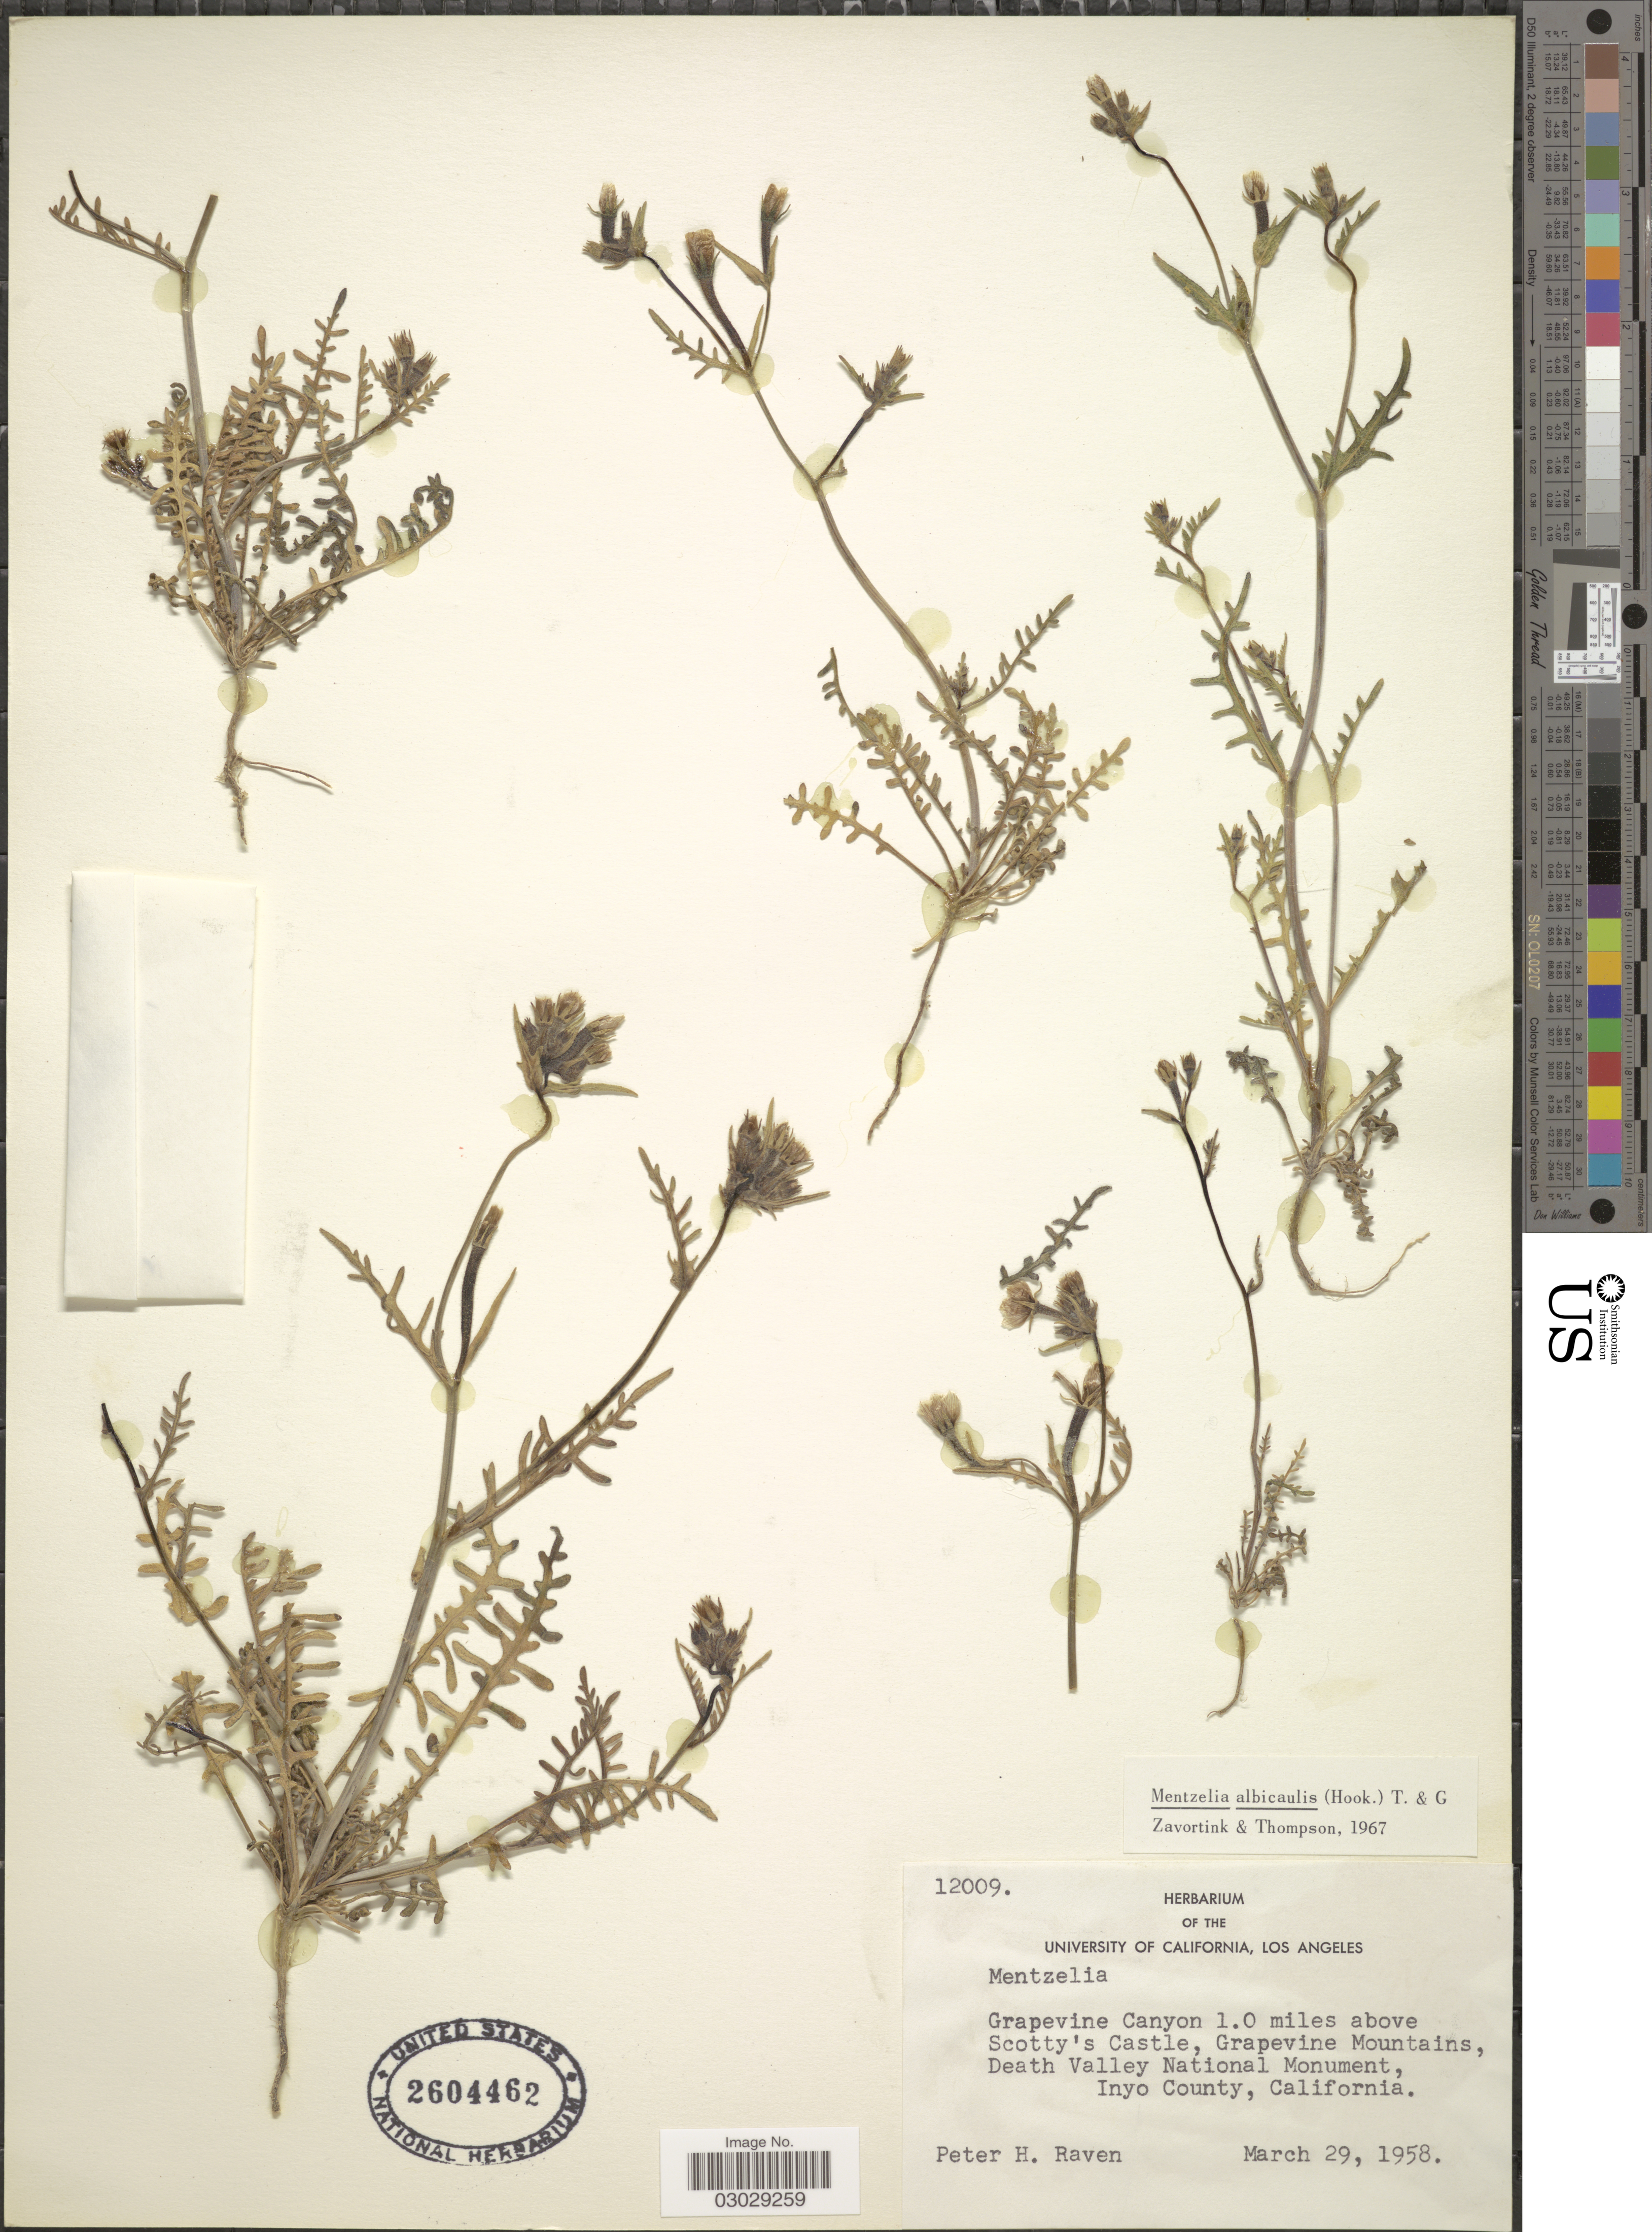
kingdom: Plantae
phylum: Tracheophyta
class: Magnoliopsida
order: Cornales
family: Loasaceae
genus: Mentzelia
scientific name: Mentzelia albicaulis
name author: (Douglas ex Hook.) Douglas ex Torr. & A. Gray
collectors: P. Raven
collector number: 12009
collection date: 1958-03-29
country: United States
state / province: California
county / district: Inyo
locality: Grapevine Canyon 1.0 miles above Scotty's Castle, Grapevine Mountains, Death Valley National Monument, Inyo County.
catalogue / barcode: US 2604462